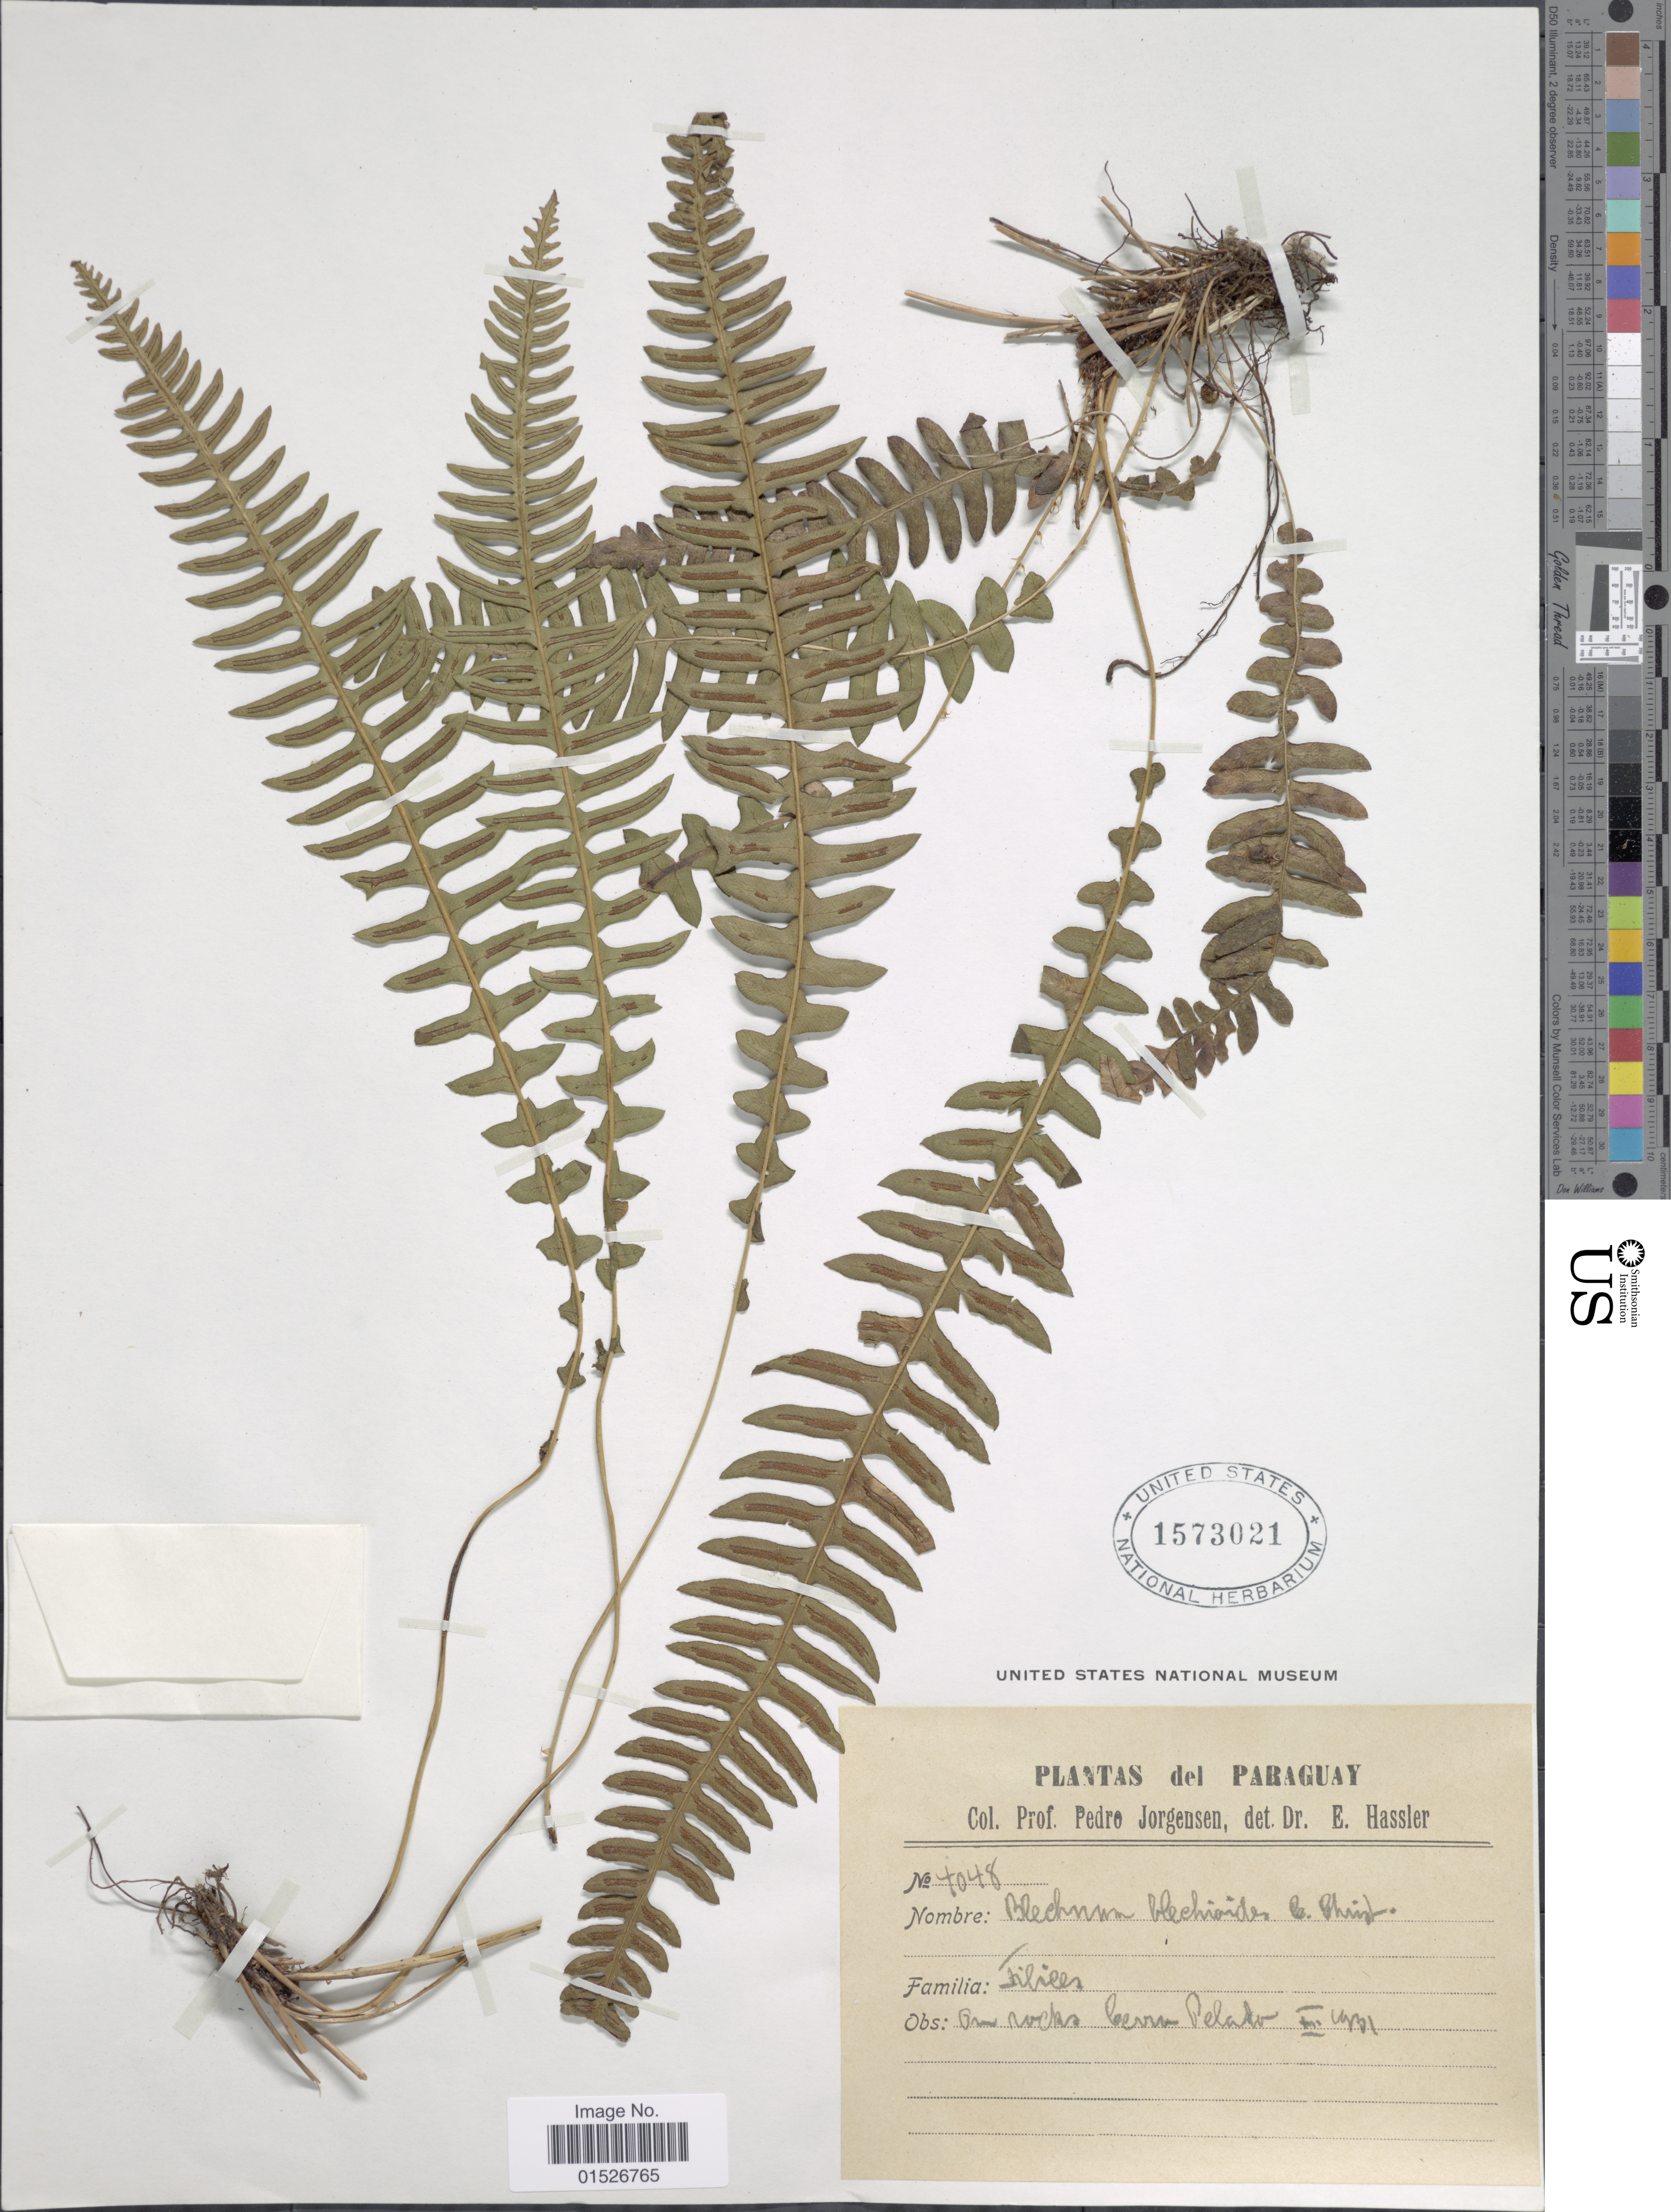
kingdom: Plantae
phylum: Tracheophyta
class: Polypodiopsida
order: Polypodiales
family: Blechnaceae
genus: Blechnum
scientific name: Blechnum polypodioides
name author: Raddi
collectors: P. Jörgensen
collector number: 4048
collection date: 1931-03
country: Paraguay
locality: On rocks Cerro Pelado.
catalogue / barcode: US 1573021